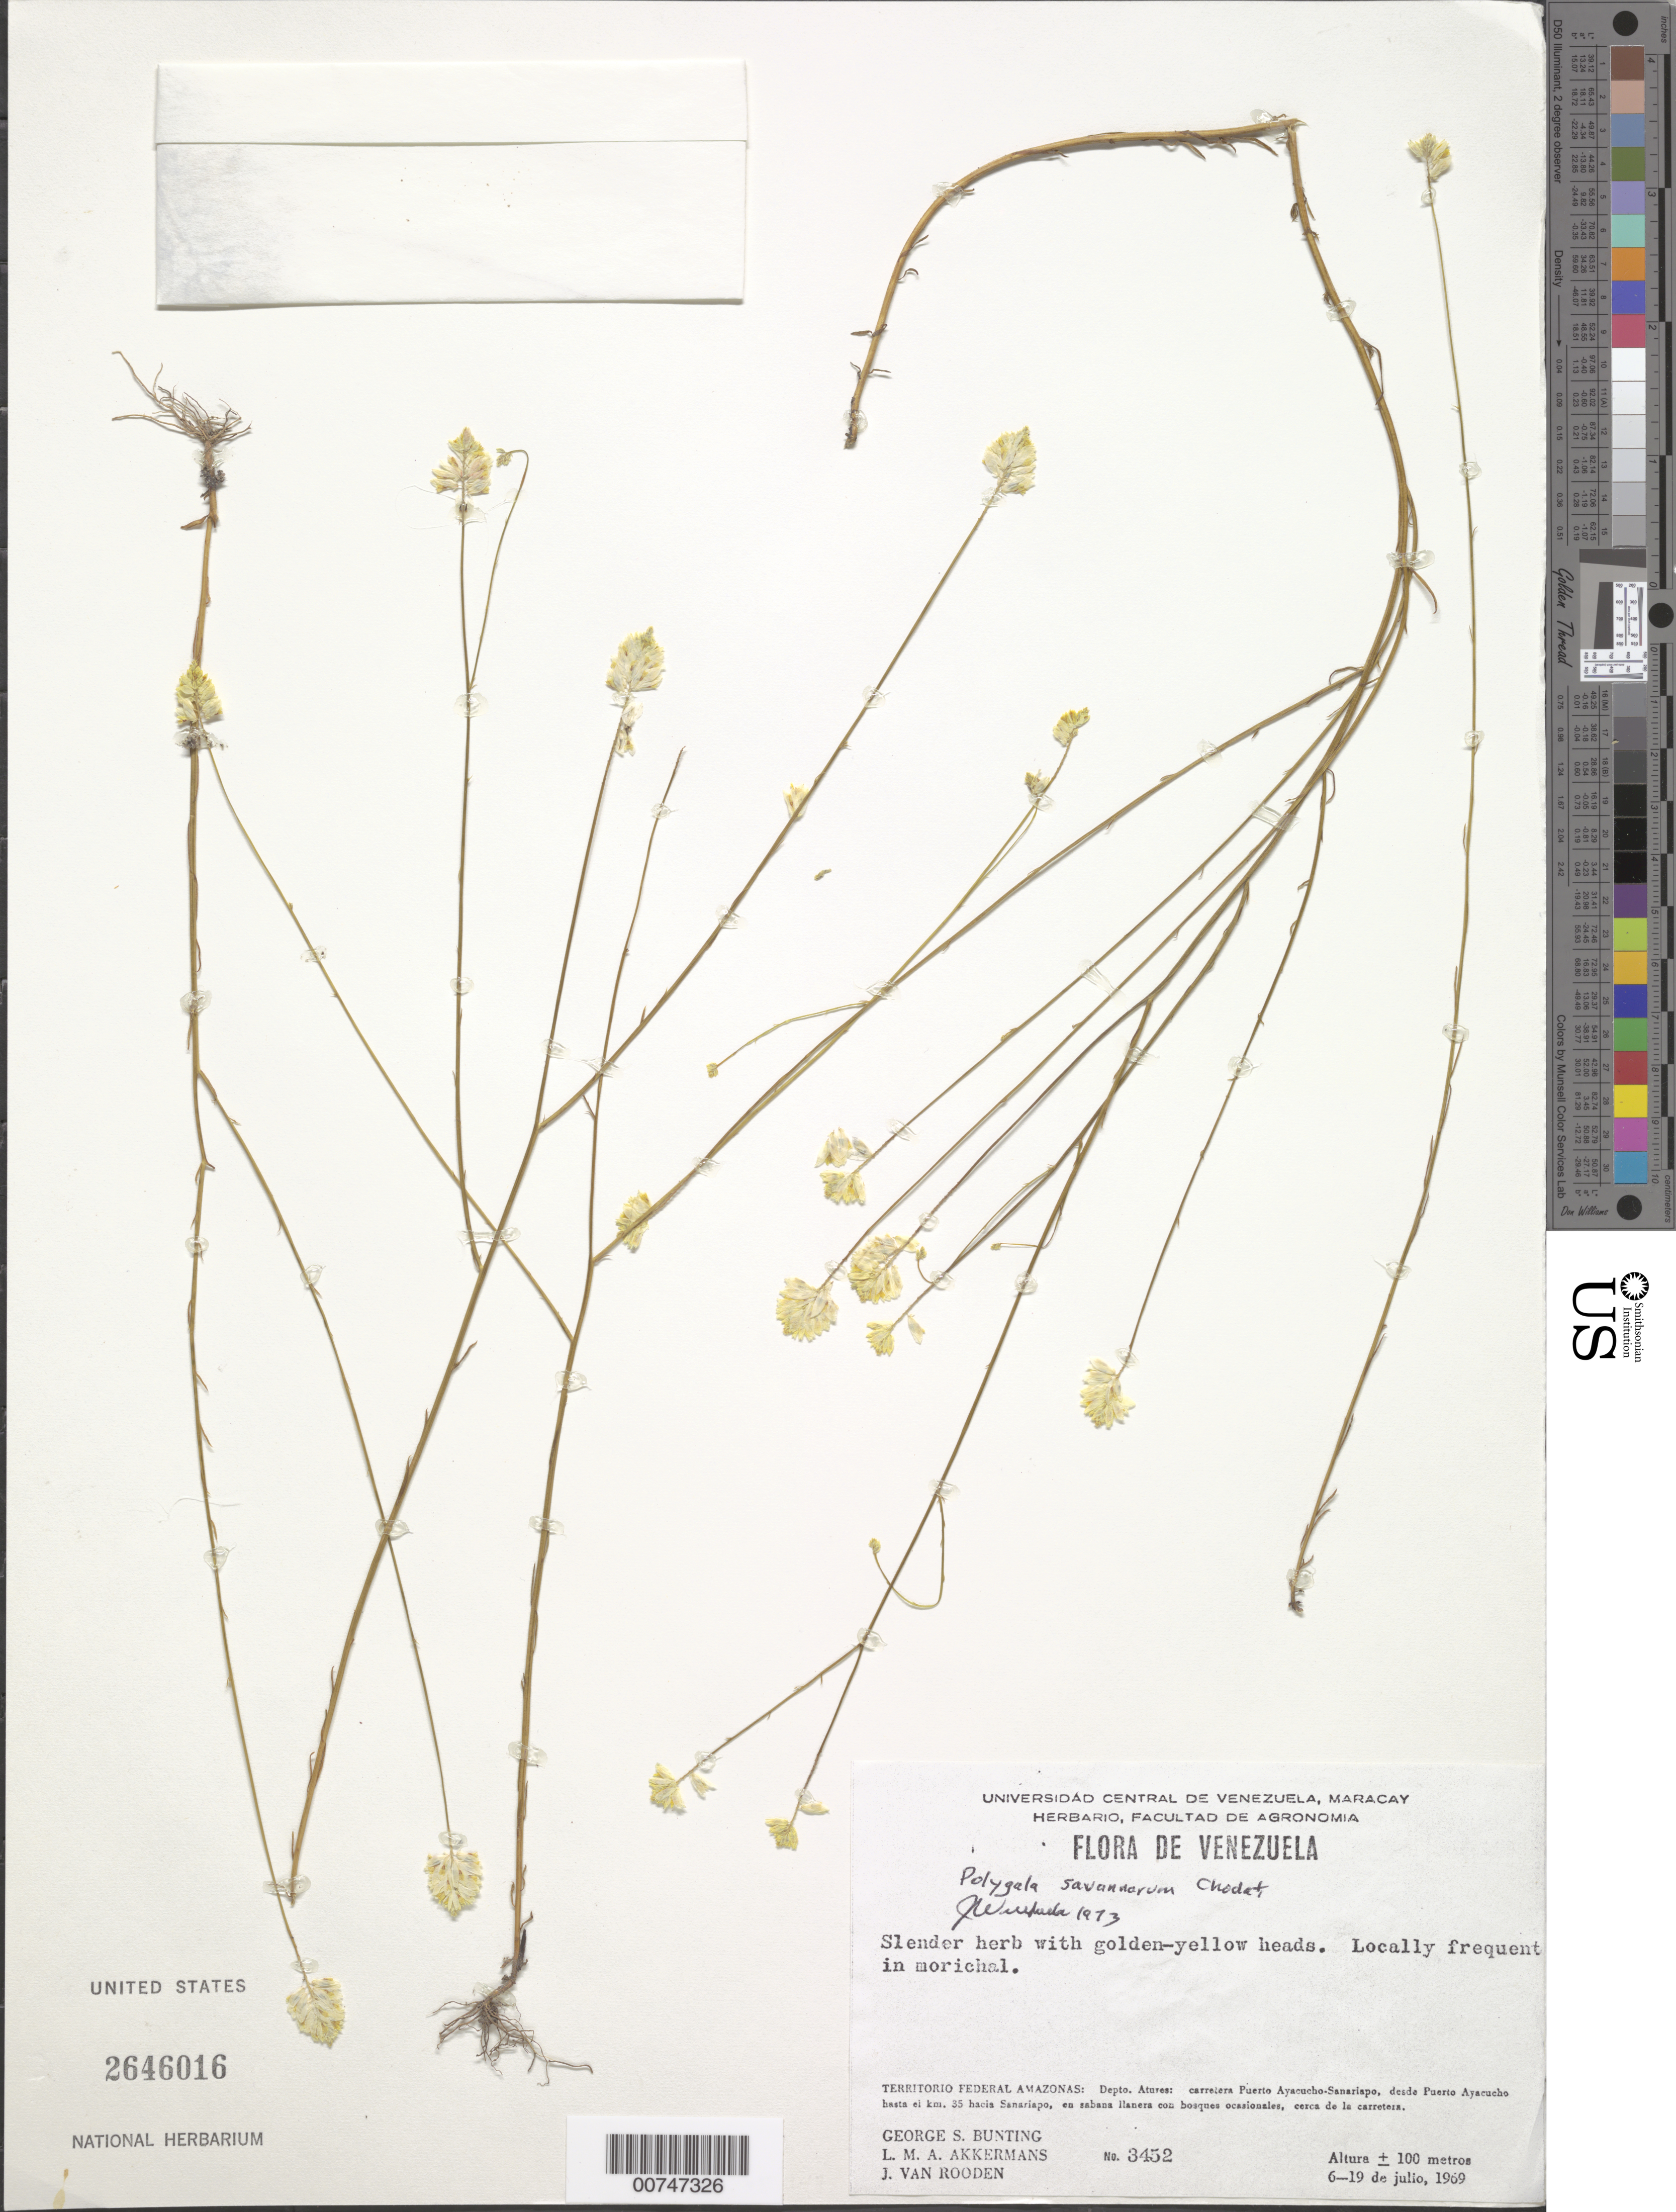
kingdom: Plantae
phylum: Tracheophyta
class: Magnoliopsida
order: Fabales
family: Polygalaceae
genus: Polygala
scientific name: Polygala savannarum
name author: Chodat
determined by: Wurdack, John J., (US), US (UNITED STATES)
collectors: G. S. Bunting, L. M. Akkermans & J. Van Rooden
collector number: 3452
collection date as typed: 6-Jul-69 to 19-Jul-69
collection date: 1969-07-06/1969-07-19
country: Venezuela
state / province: Amazonas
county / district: Atures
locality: Puerto Ayacucho to Sanariapo, desde Puerto Ayacucho hasta el km 35 hacia Sanariapo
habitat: Morichal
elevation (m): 100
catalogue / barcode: US 2646016